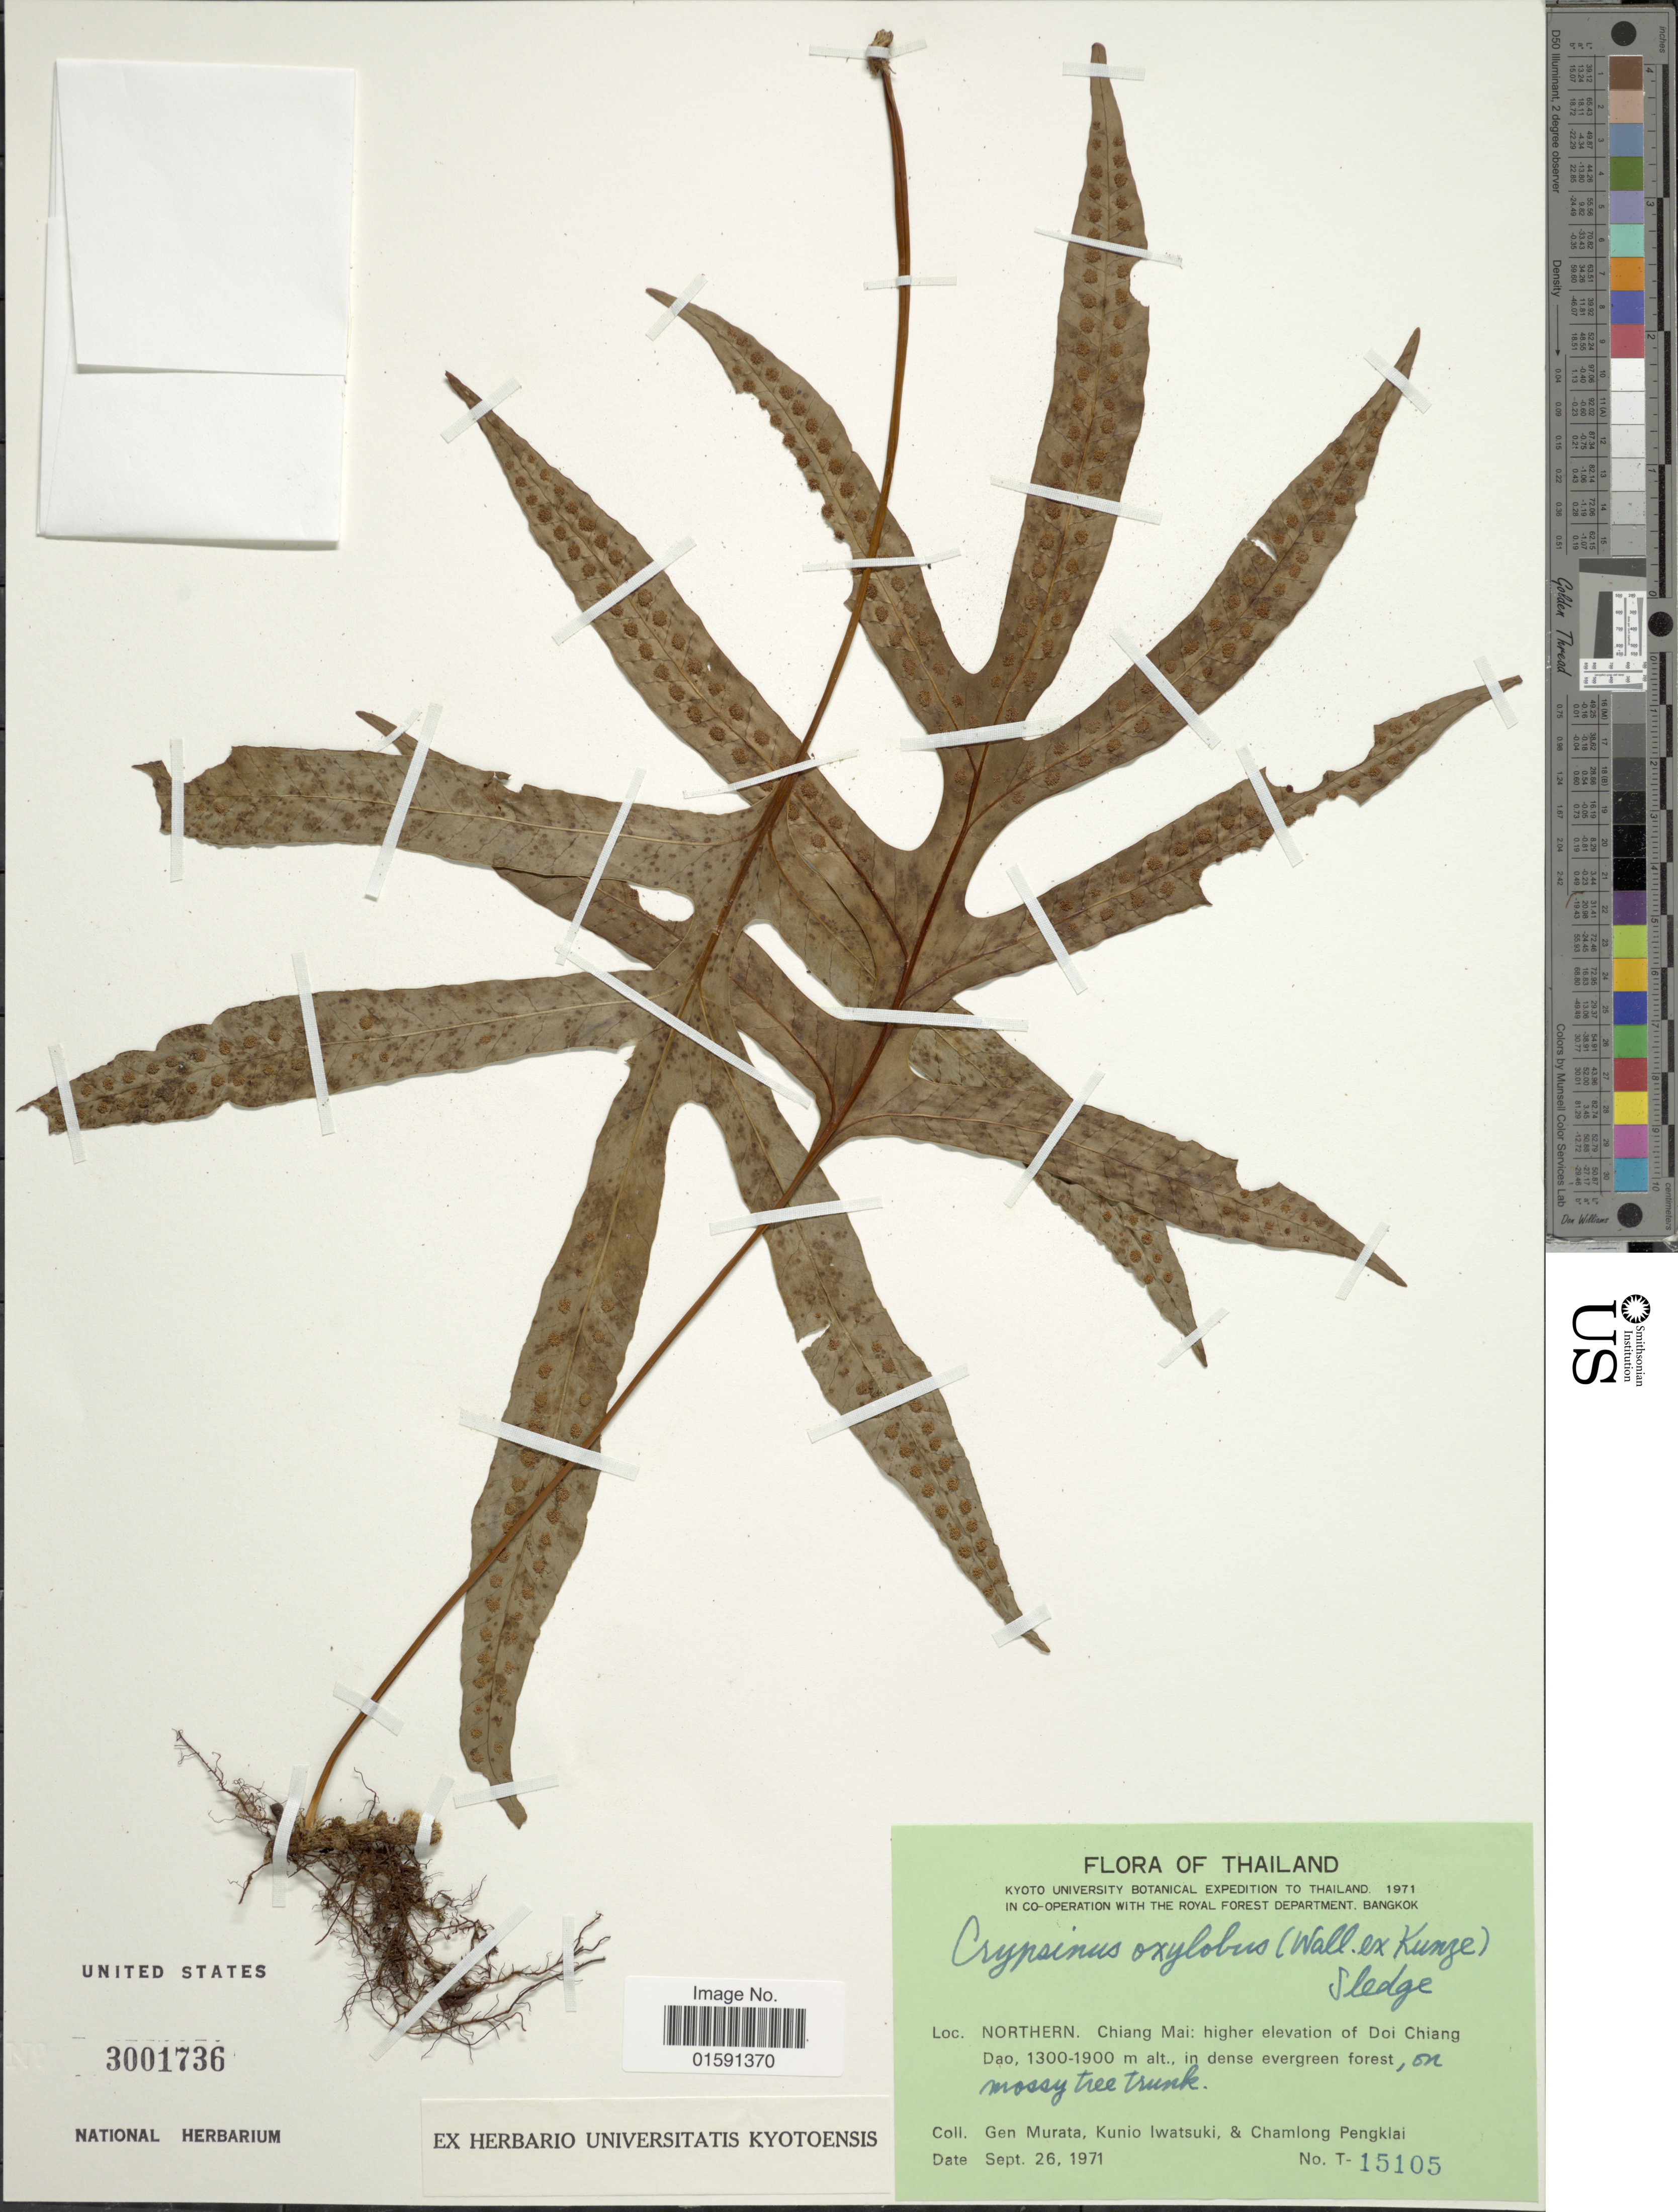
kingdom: Plantae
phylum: Tracheophyta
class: Polypodiopsida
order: Polypodiales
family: Polypodiaceae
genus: Selliguea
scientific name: Selliguea oxyloba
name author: (Wall. ex Kunze) Fraser-Jenk.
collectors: G. Murata, K. Iwatsuki & C. Pengklai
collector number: T 15105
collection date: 1971-09-26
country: Thailand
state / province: Chiang Mai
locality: Northern, Chiang Mai: higher elevation of Doi Chiang Dao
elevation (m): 1300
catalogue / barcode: US 3001736